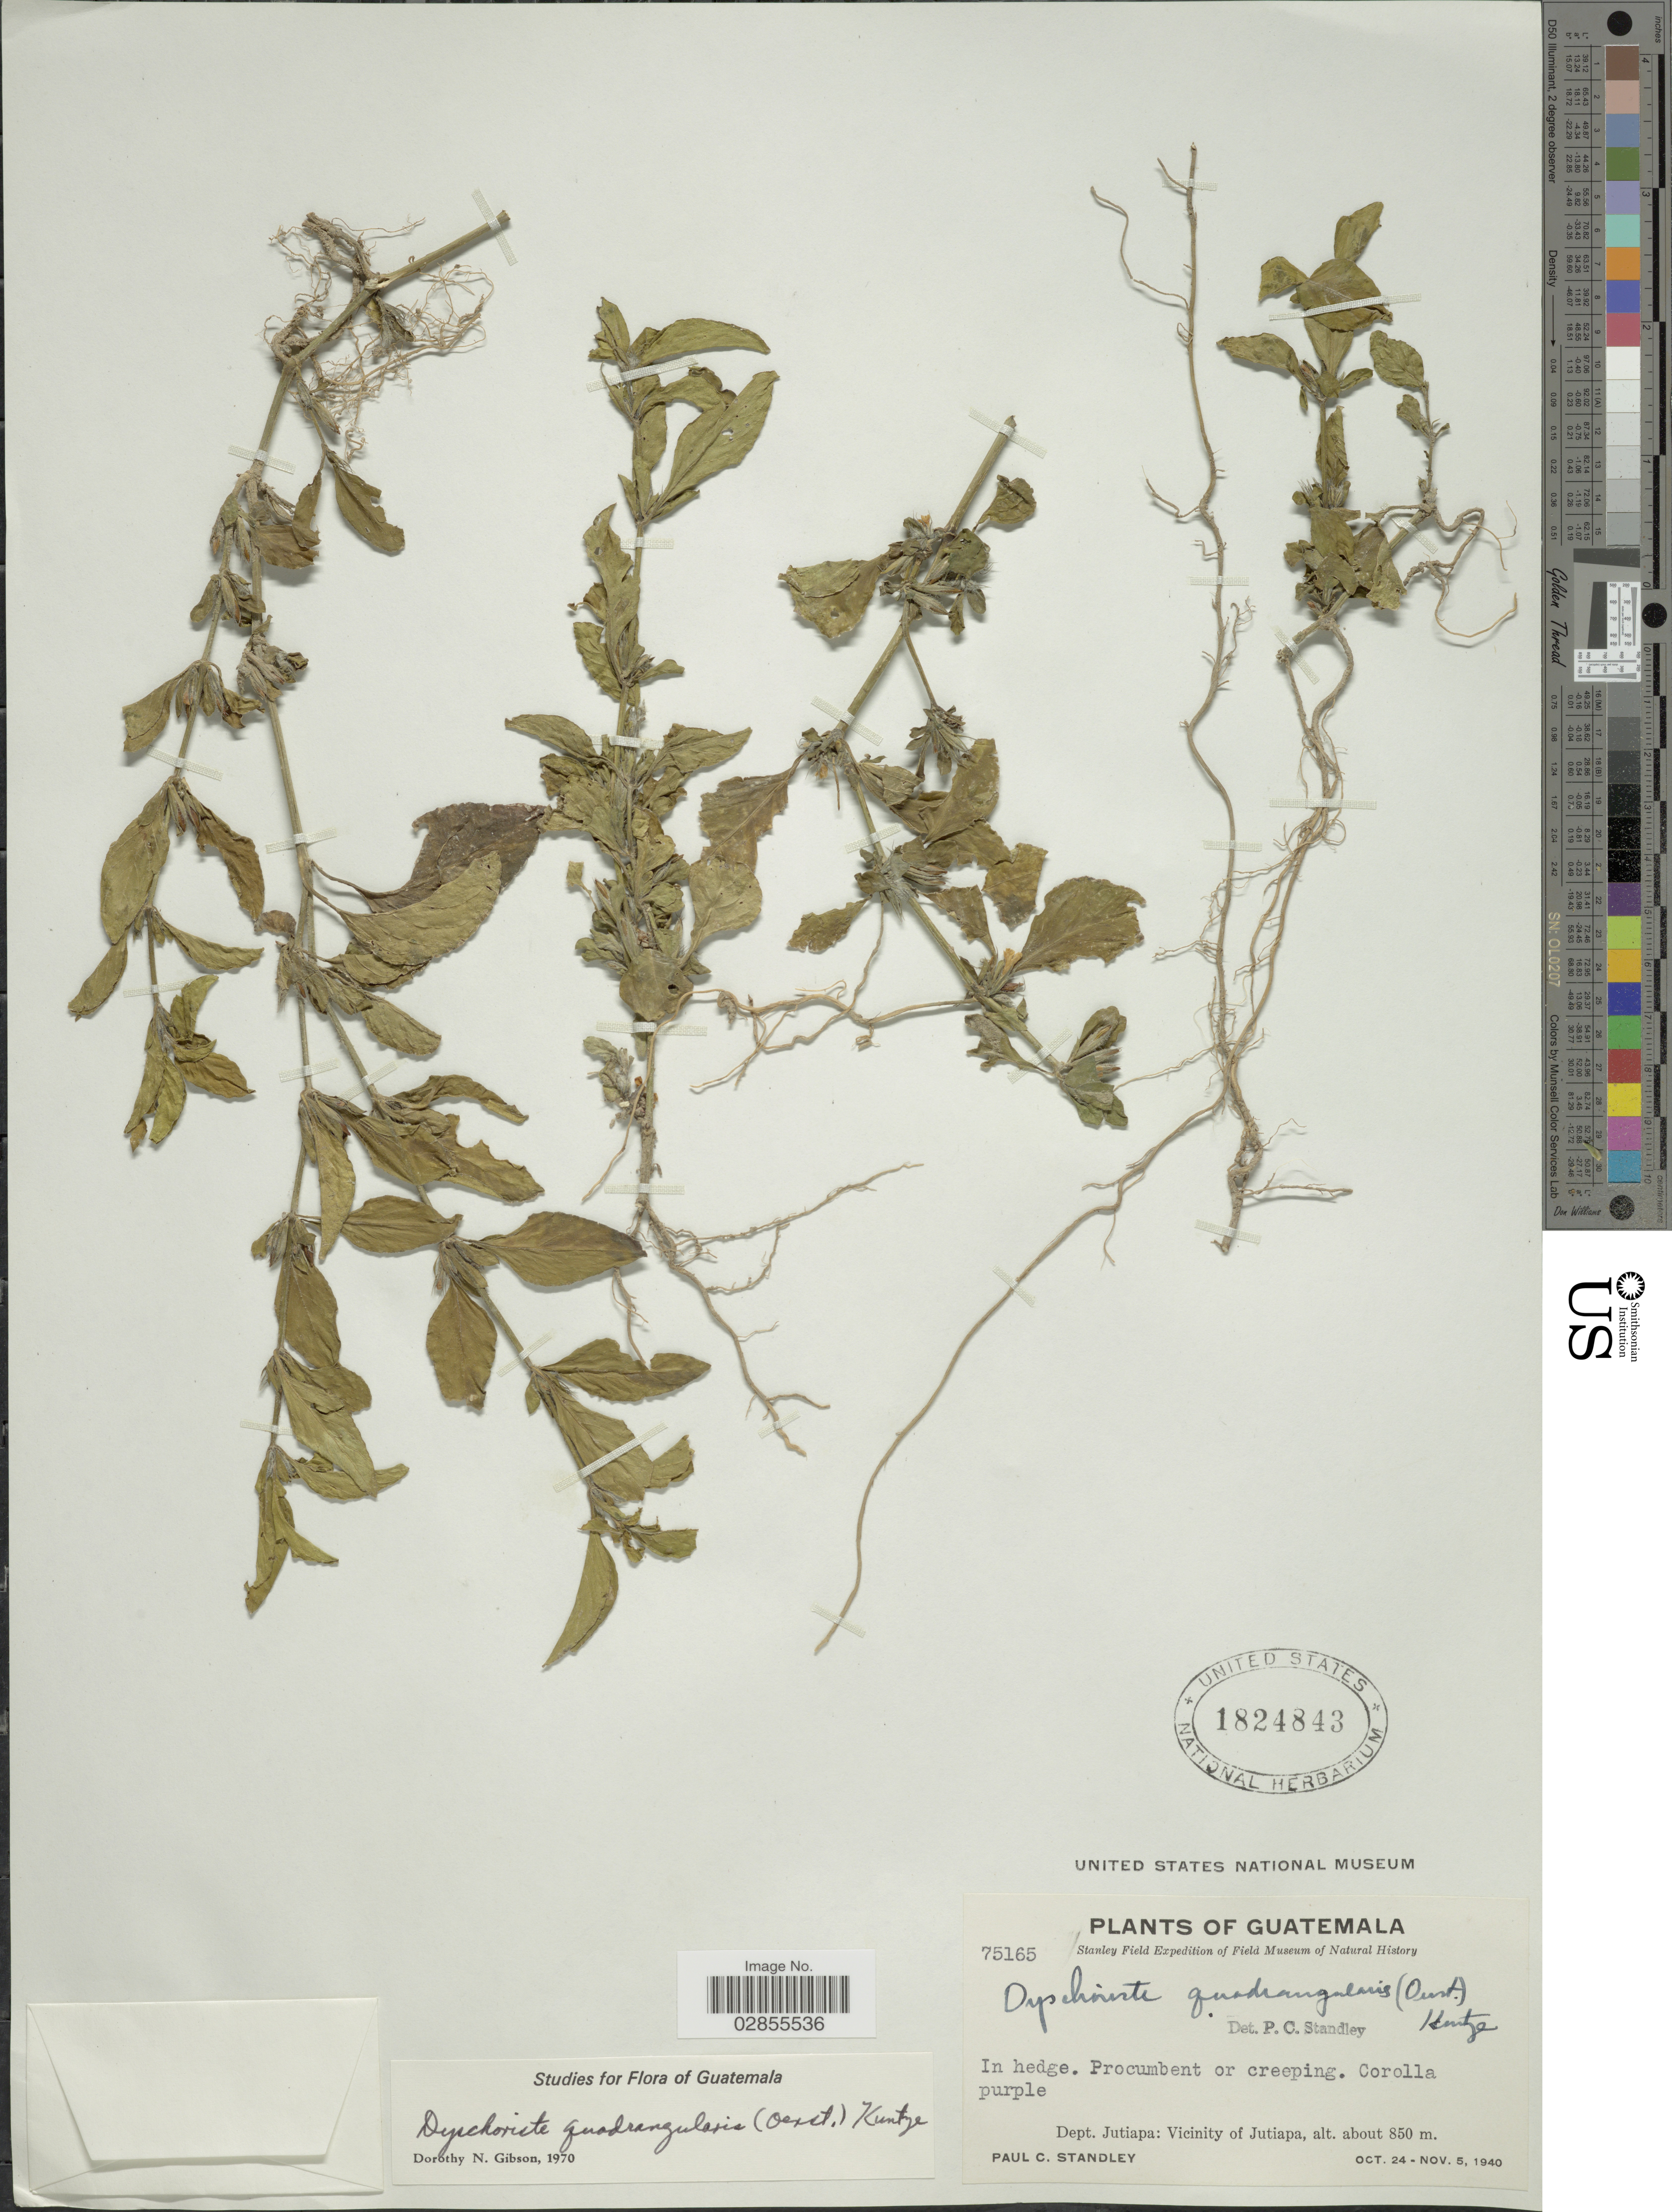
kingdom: Plantae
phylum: Tracheophyta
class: Magnoliopsida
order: Lamiales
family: Acanthaceae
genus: Dyschoriste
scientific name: Dyschoriste quadrangularis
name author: (Oerst.) Kuntze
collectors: P. C. Standley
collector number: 75165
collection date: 1940-10-24/1940-11-05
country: Guatemala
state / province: Jutiapa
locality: Dept. Jutiapa: Vicinity ofJutiapa.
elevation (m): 850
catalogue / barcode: US 1824843